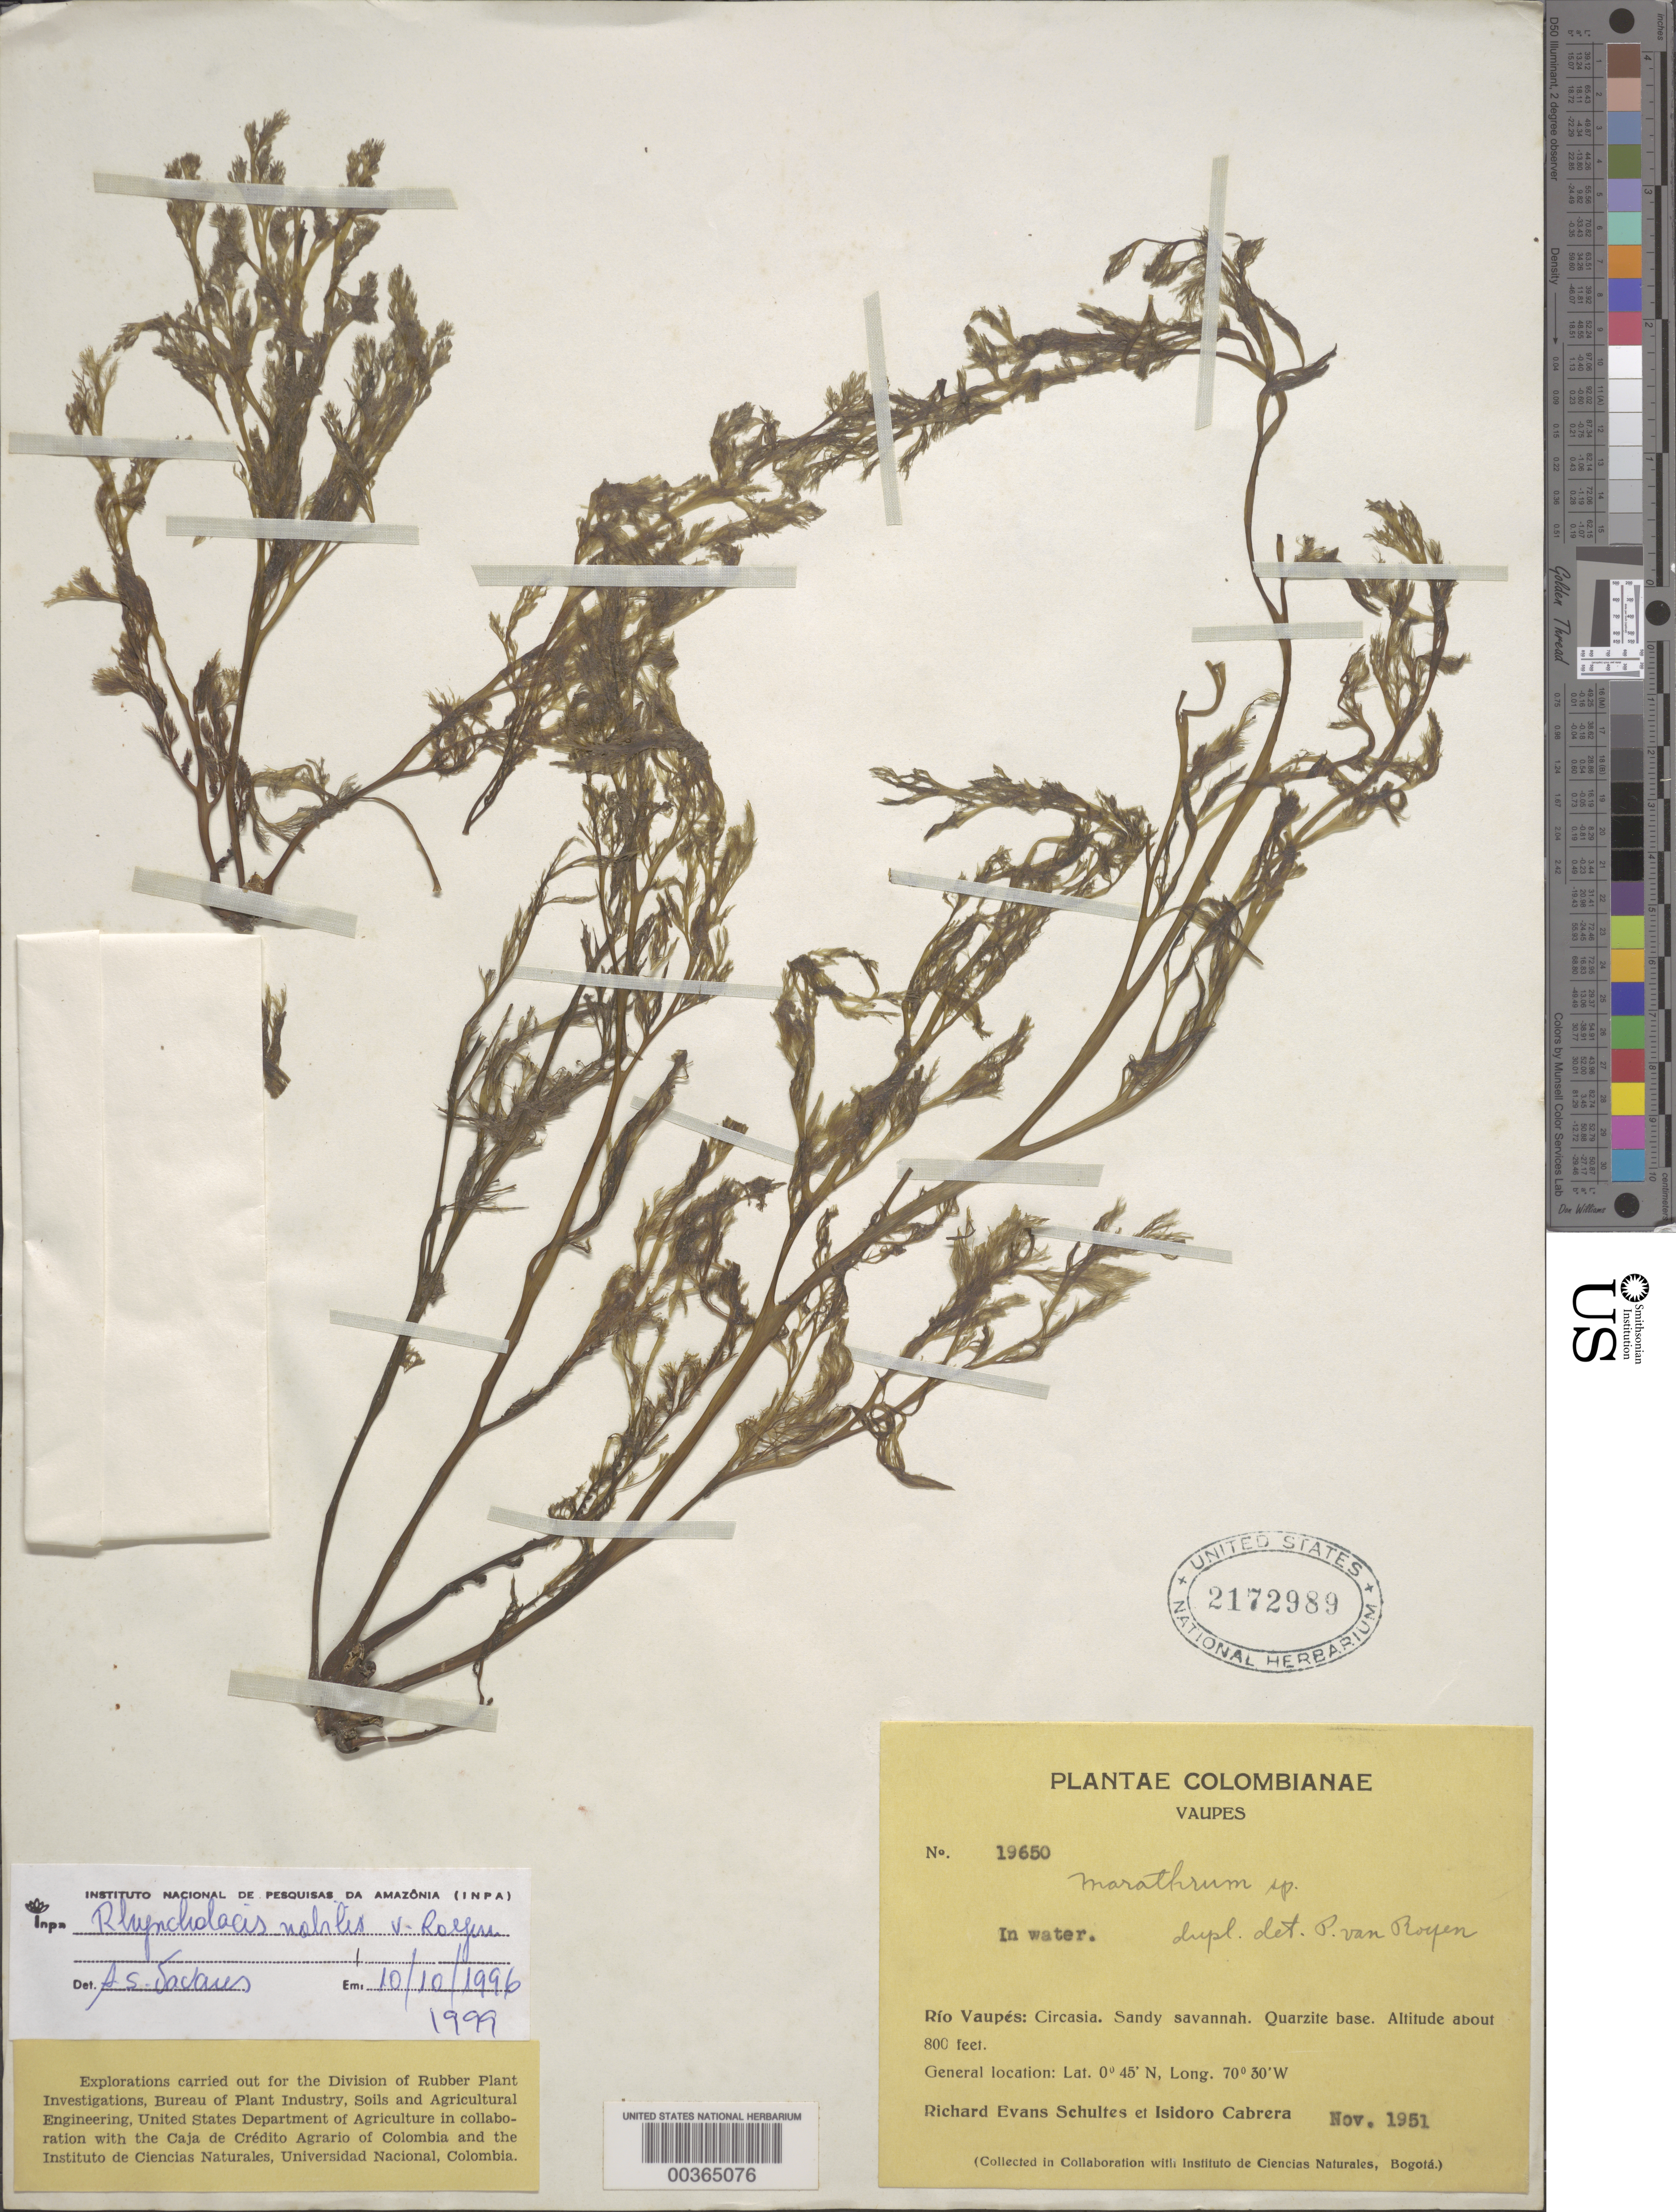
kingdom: Plantae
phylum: Tracheophyta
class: Magnoliopsida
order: Malpighiales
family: Podostemaceae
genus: Rhyncholacis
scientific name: Rhyncholacis nobilis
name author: P. Royen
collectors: R. E. Schultes & I. Cabrera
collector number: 19650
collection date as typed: Nov 1951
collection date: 1951-11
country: Colombia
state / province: Vaupés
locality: Rio Vaupes, Circasia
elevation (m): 244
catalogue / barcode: US 2172829